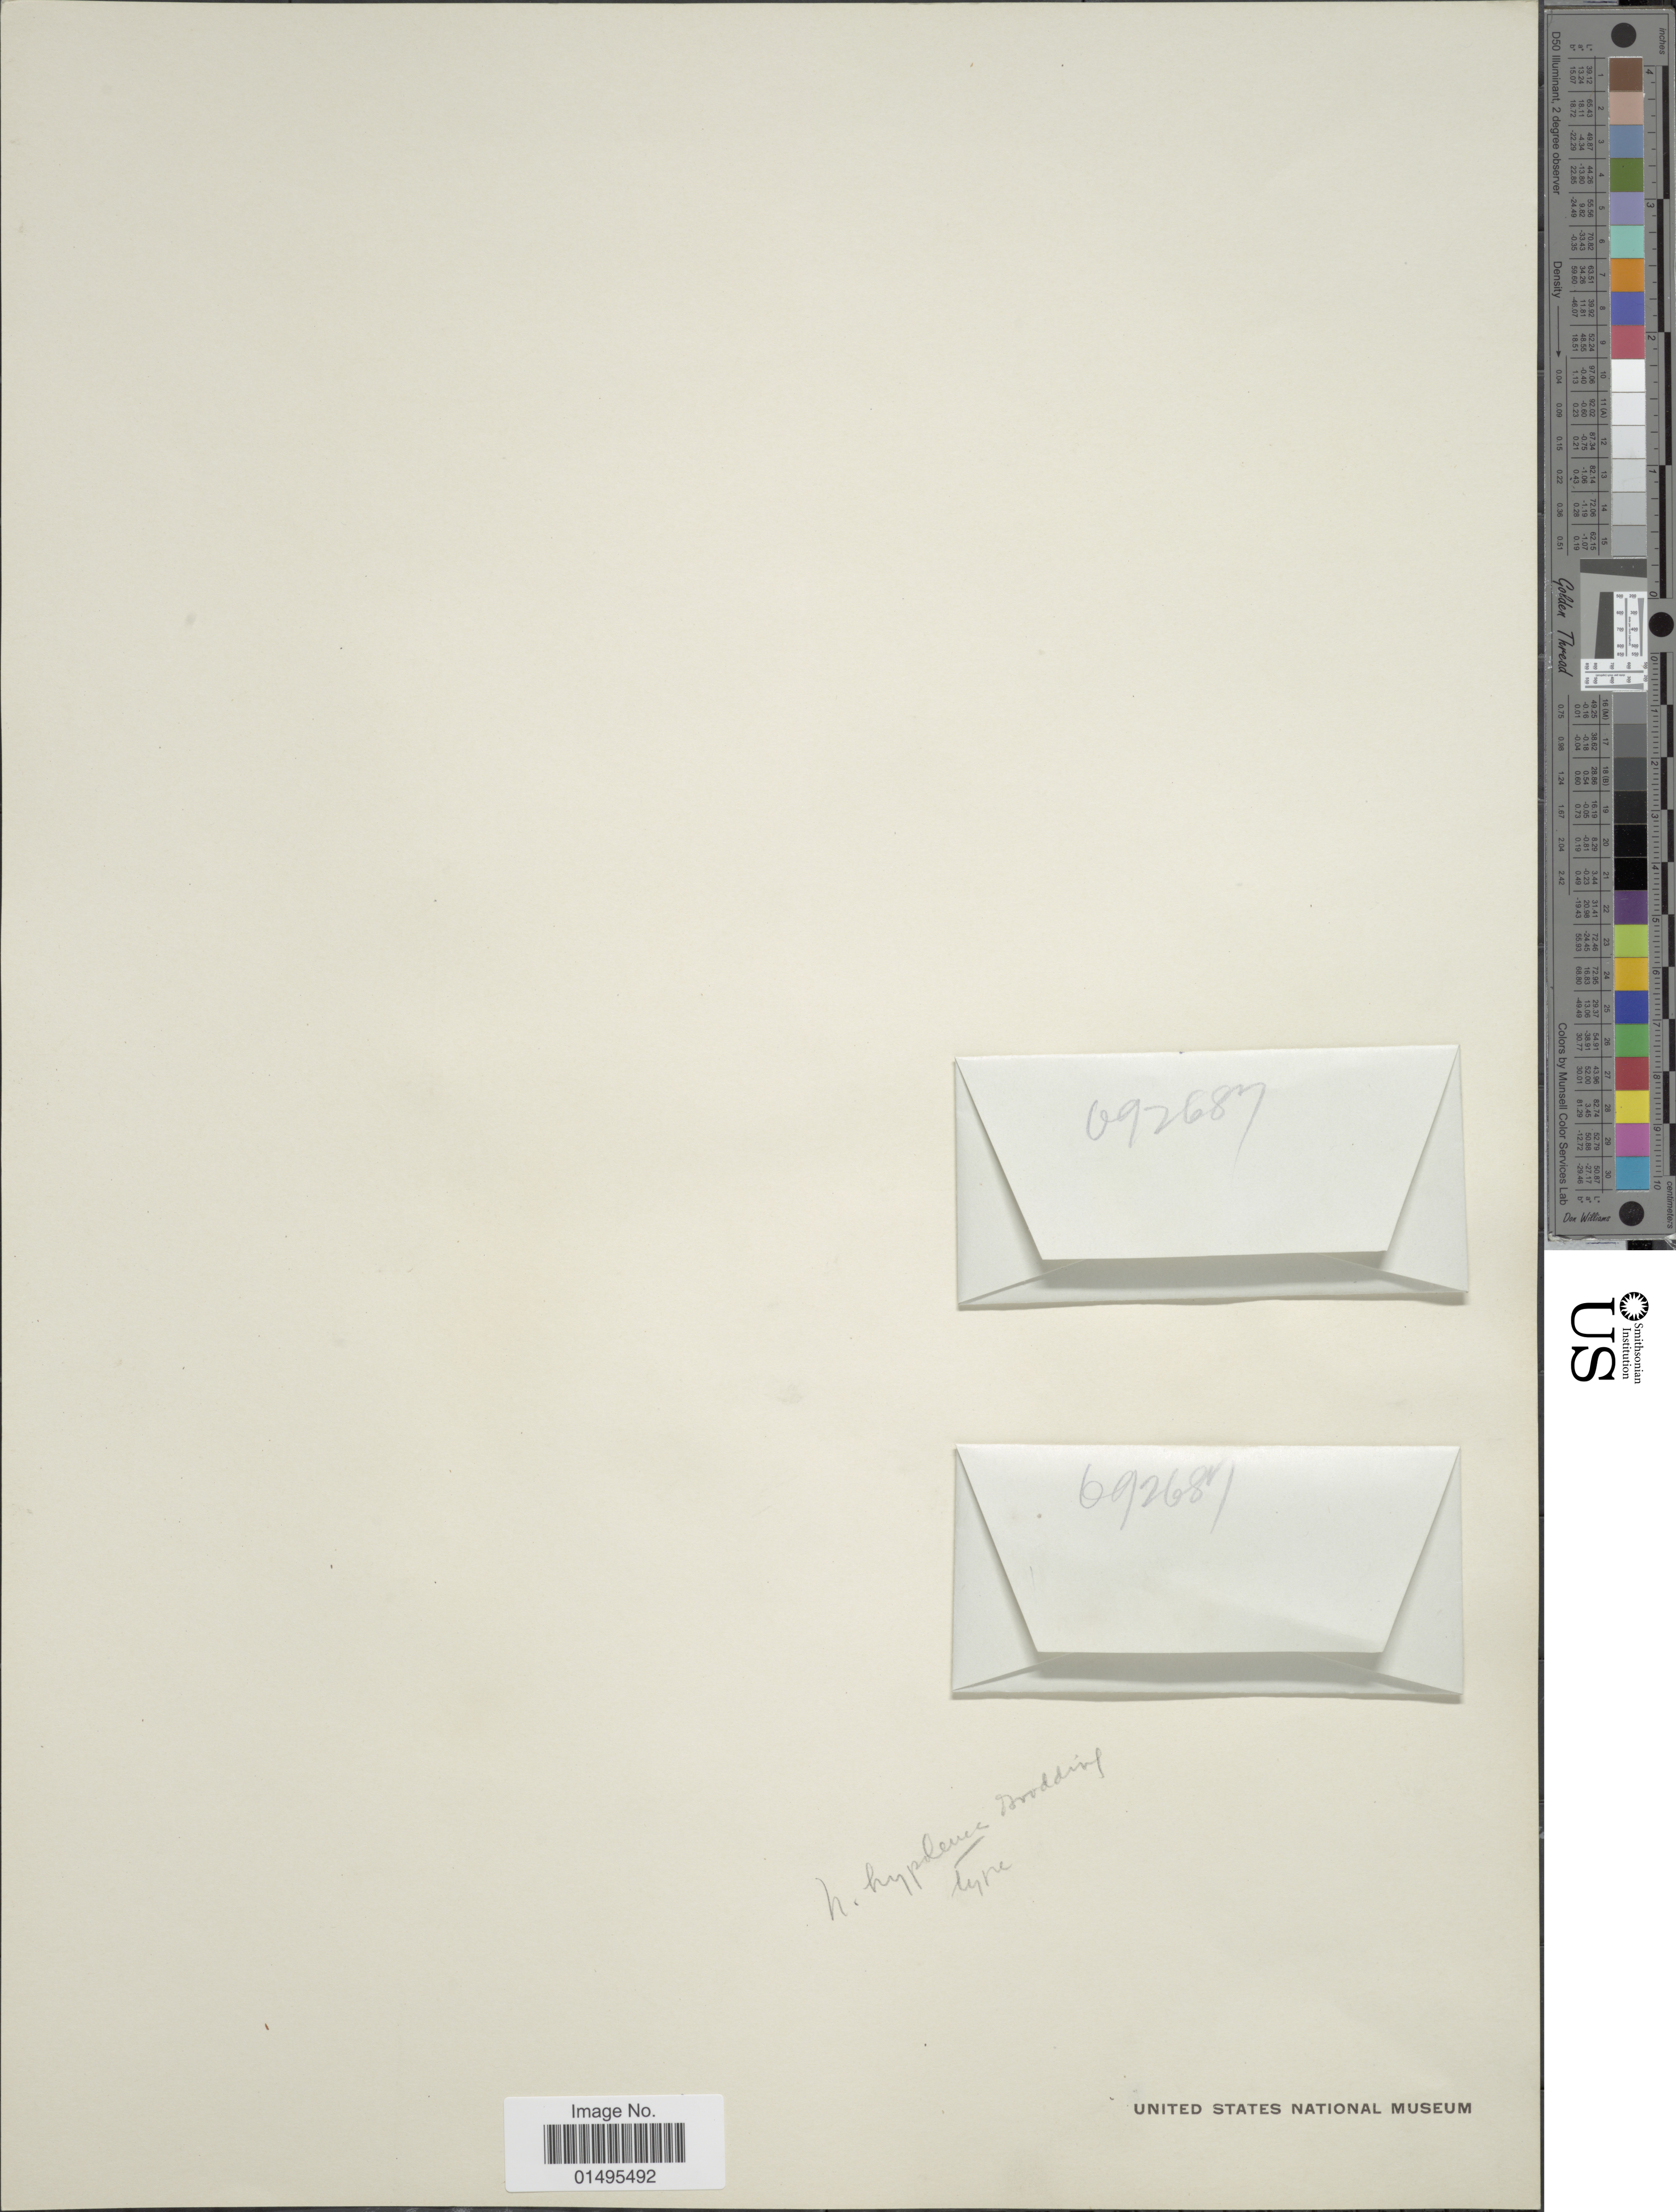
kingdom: Plantae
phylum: Tracheophyta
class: Polypodiopsida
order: Polypodiales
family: Pteridaceae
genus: Notholaena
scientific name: Notholaena grayi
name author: Davenp.